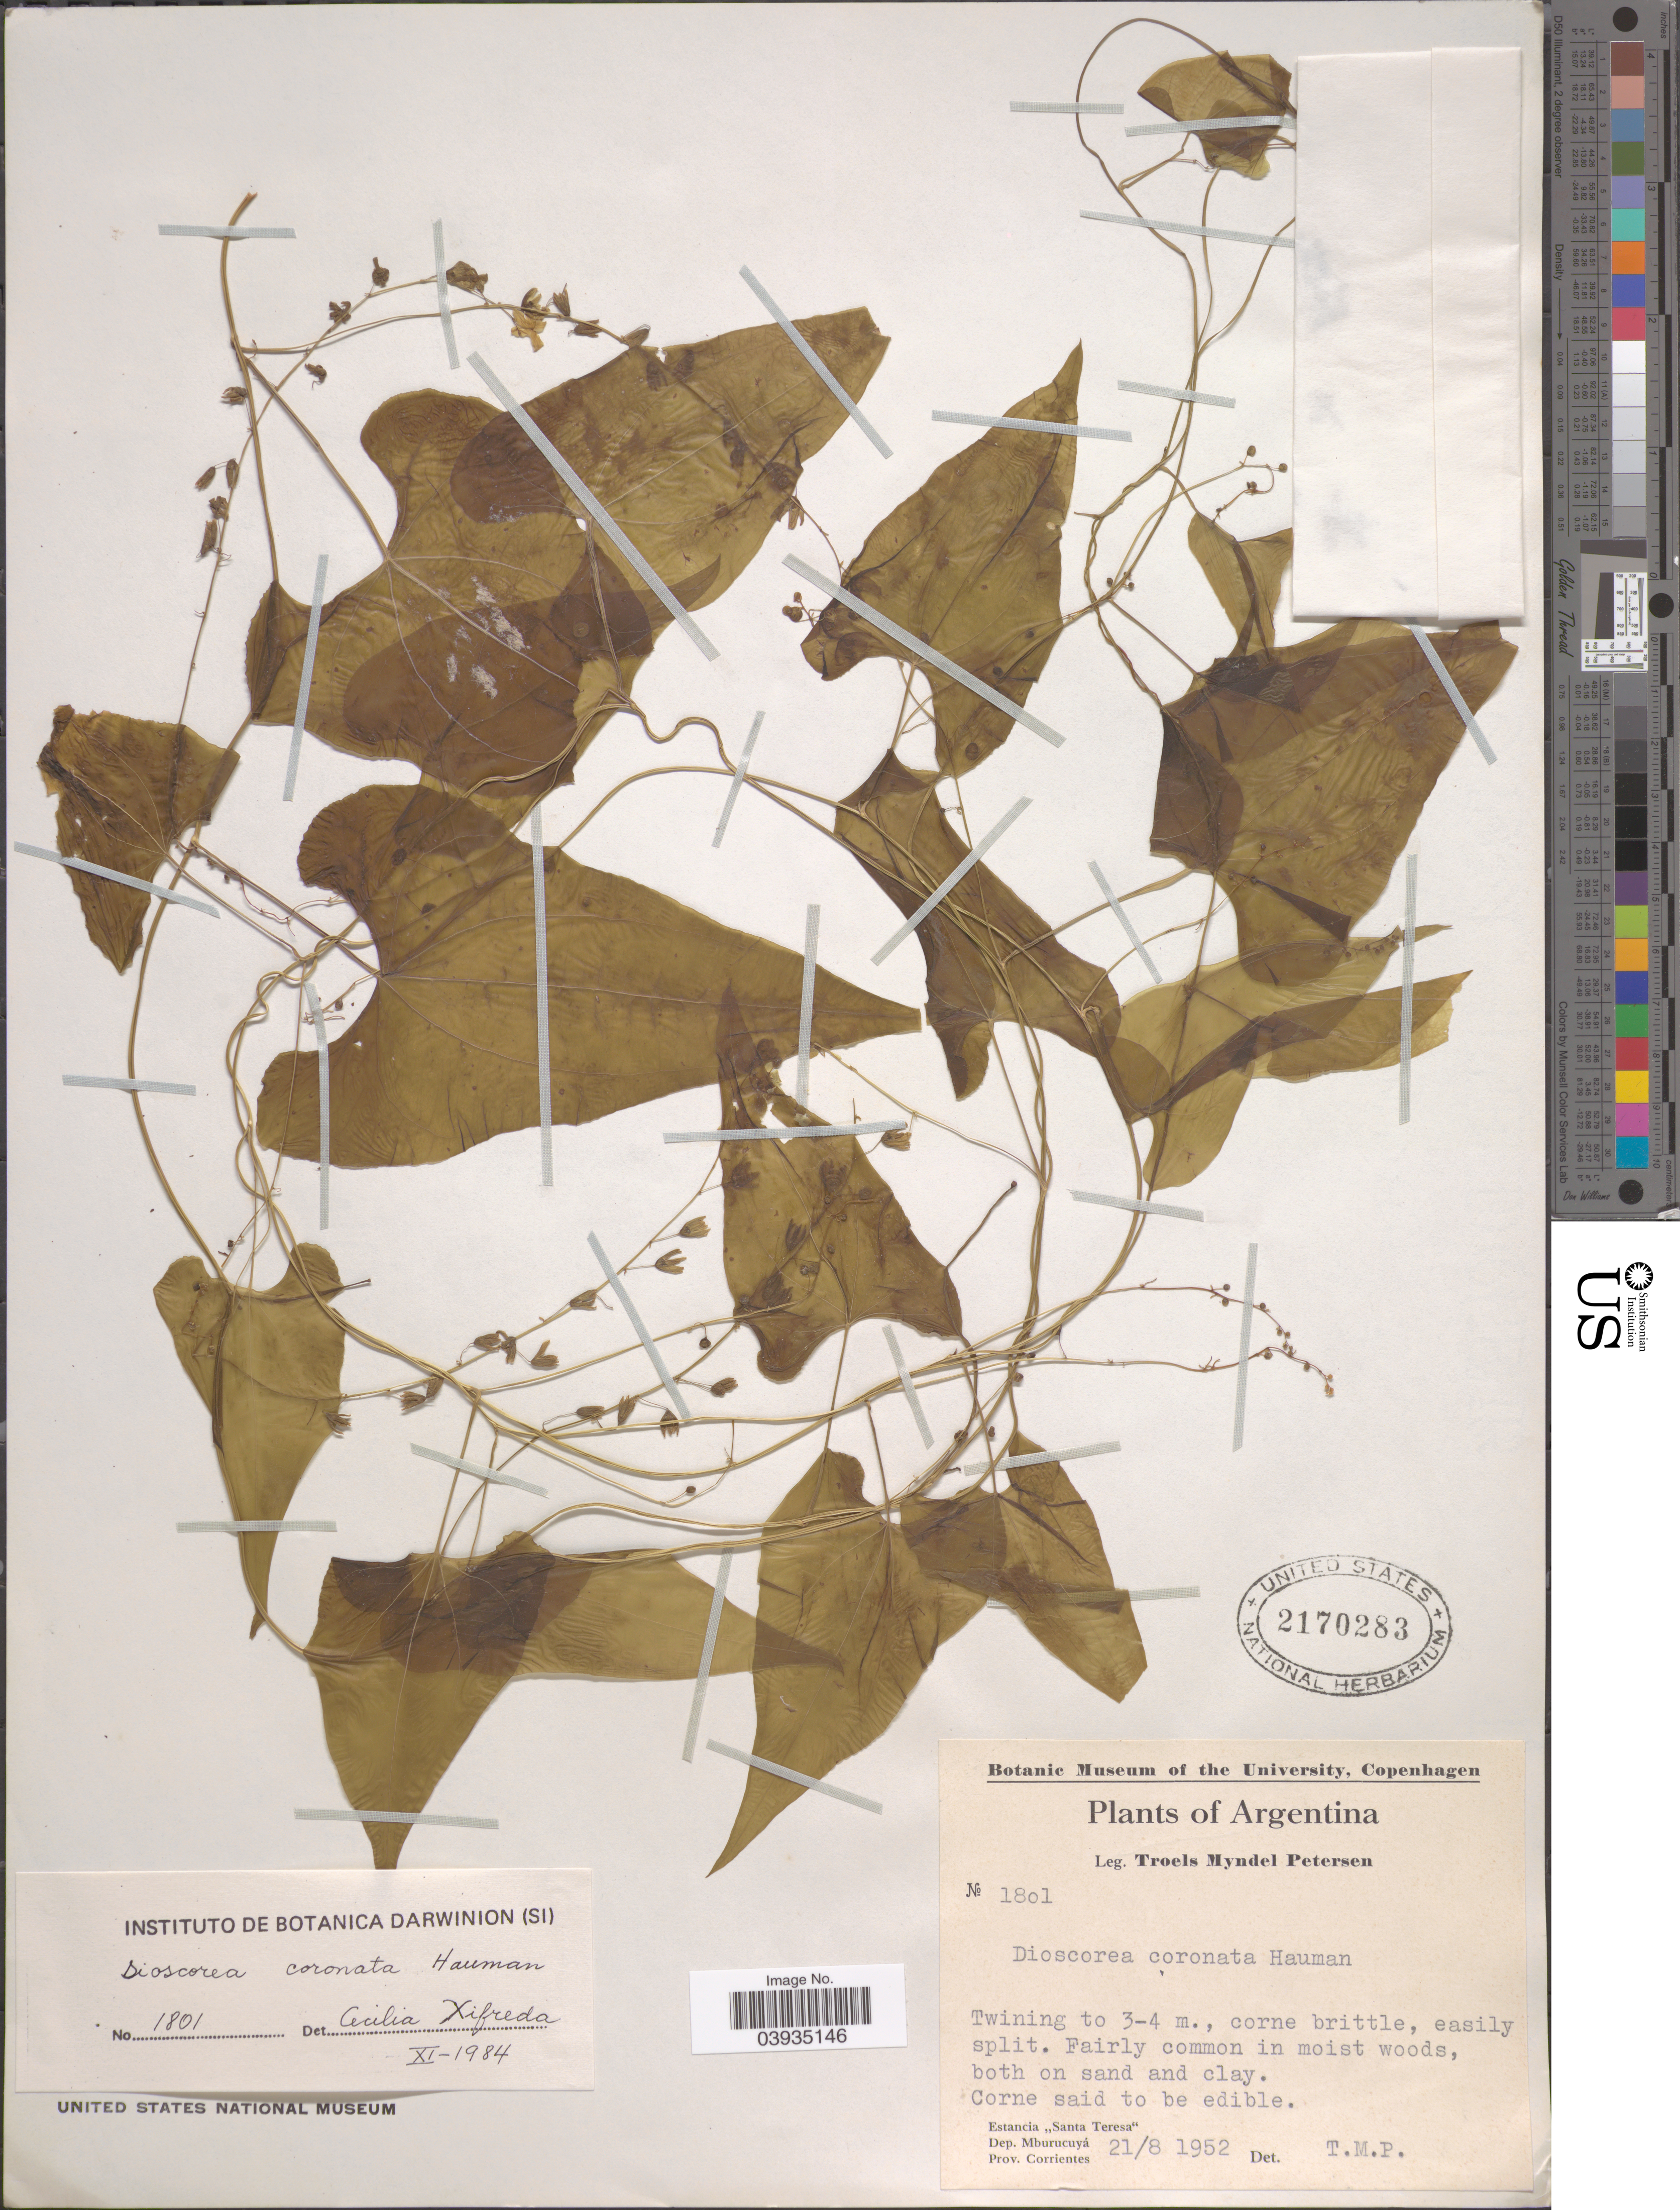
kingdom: Plantae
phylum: Tracheophyta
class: Liliopsida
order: Dioscoreales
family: Dioscoreaceae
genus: Dioscorea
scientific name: Dioscorea coronata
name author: Hauman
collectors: T. M. Petersen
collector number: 1801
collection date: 1952-08-21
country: Argentina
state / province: Corrientes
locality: Estancia "Santa Teresa". Dep. Mburucuyá.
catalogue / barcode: US 2170283